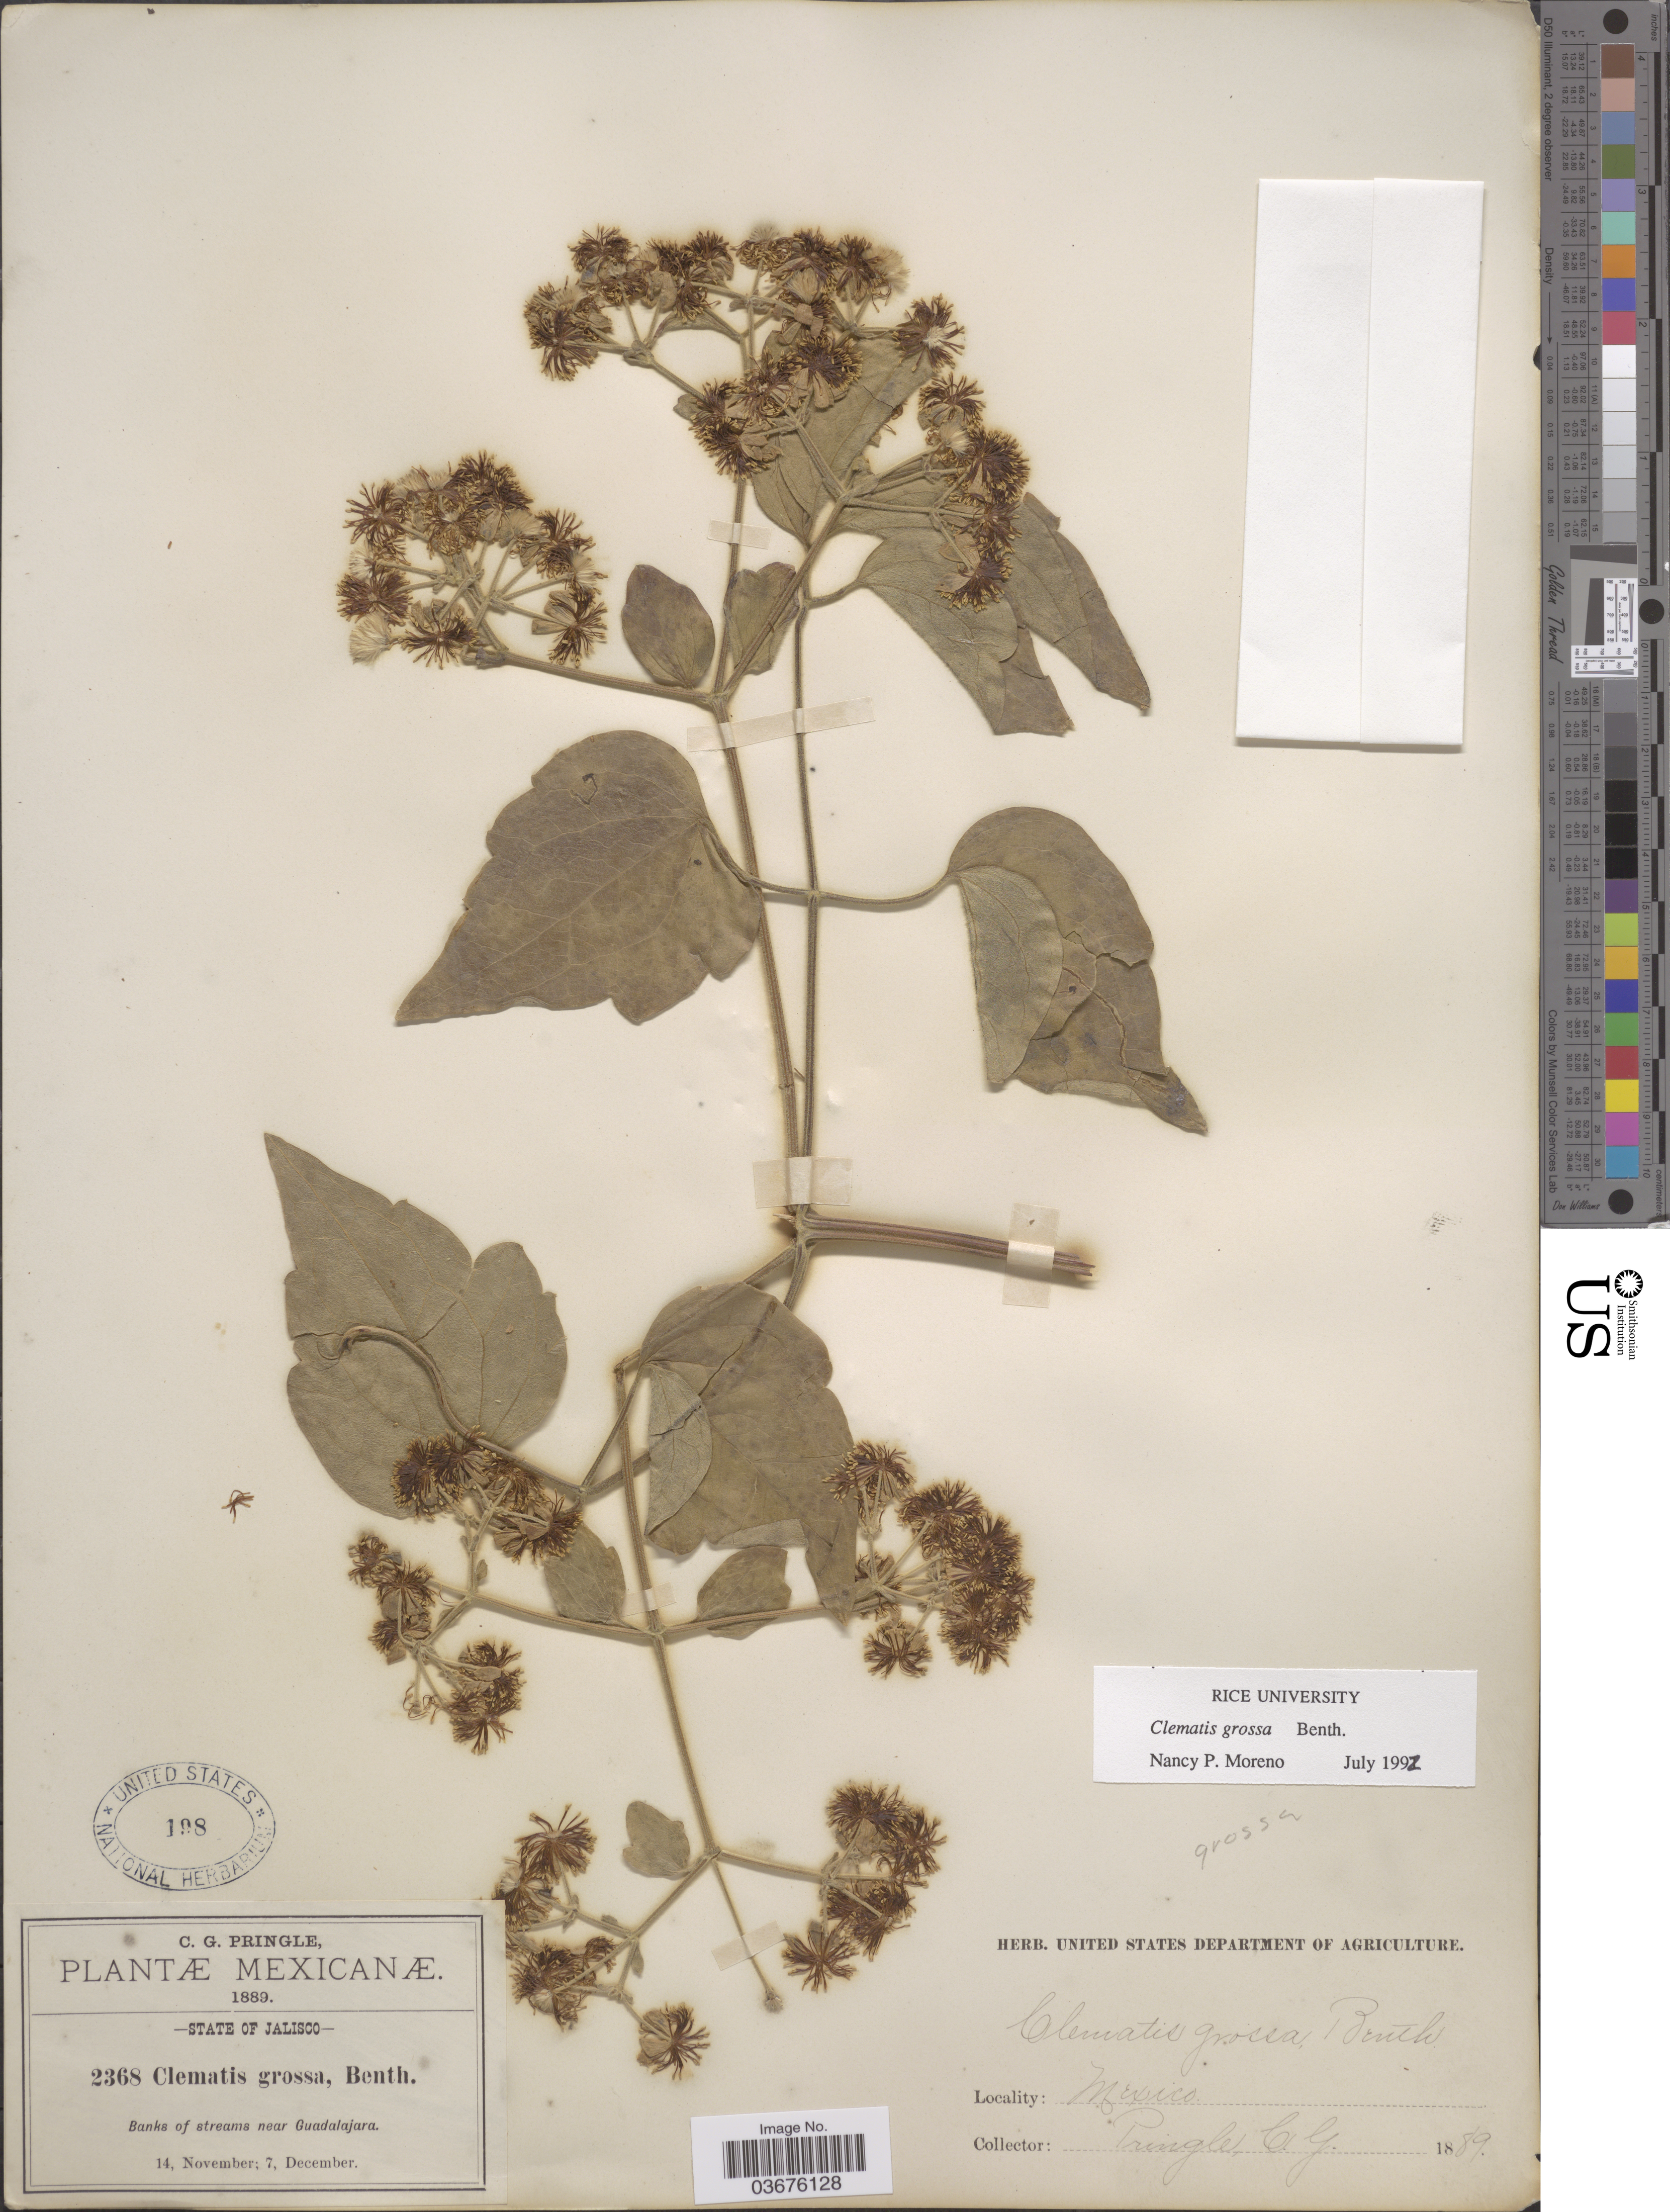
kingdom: Plantae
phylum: Tracheophyta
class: Magnoliopsida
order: Ranunculales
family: Ranunculaceae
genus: Clematis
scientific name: Clematis grossa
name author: Benth.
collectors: C. G. Pringle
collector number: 2368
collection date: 1889-11-14/1889-12-07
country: Mexico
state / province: Jalisco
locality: Banks of streams near Guadalajara.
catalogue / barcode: US 198